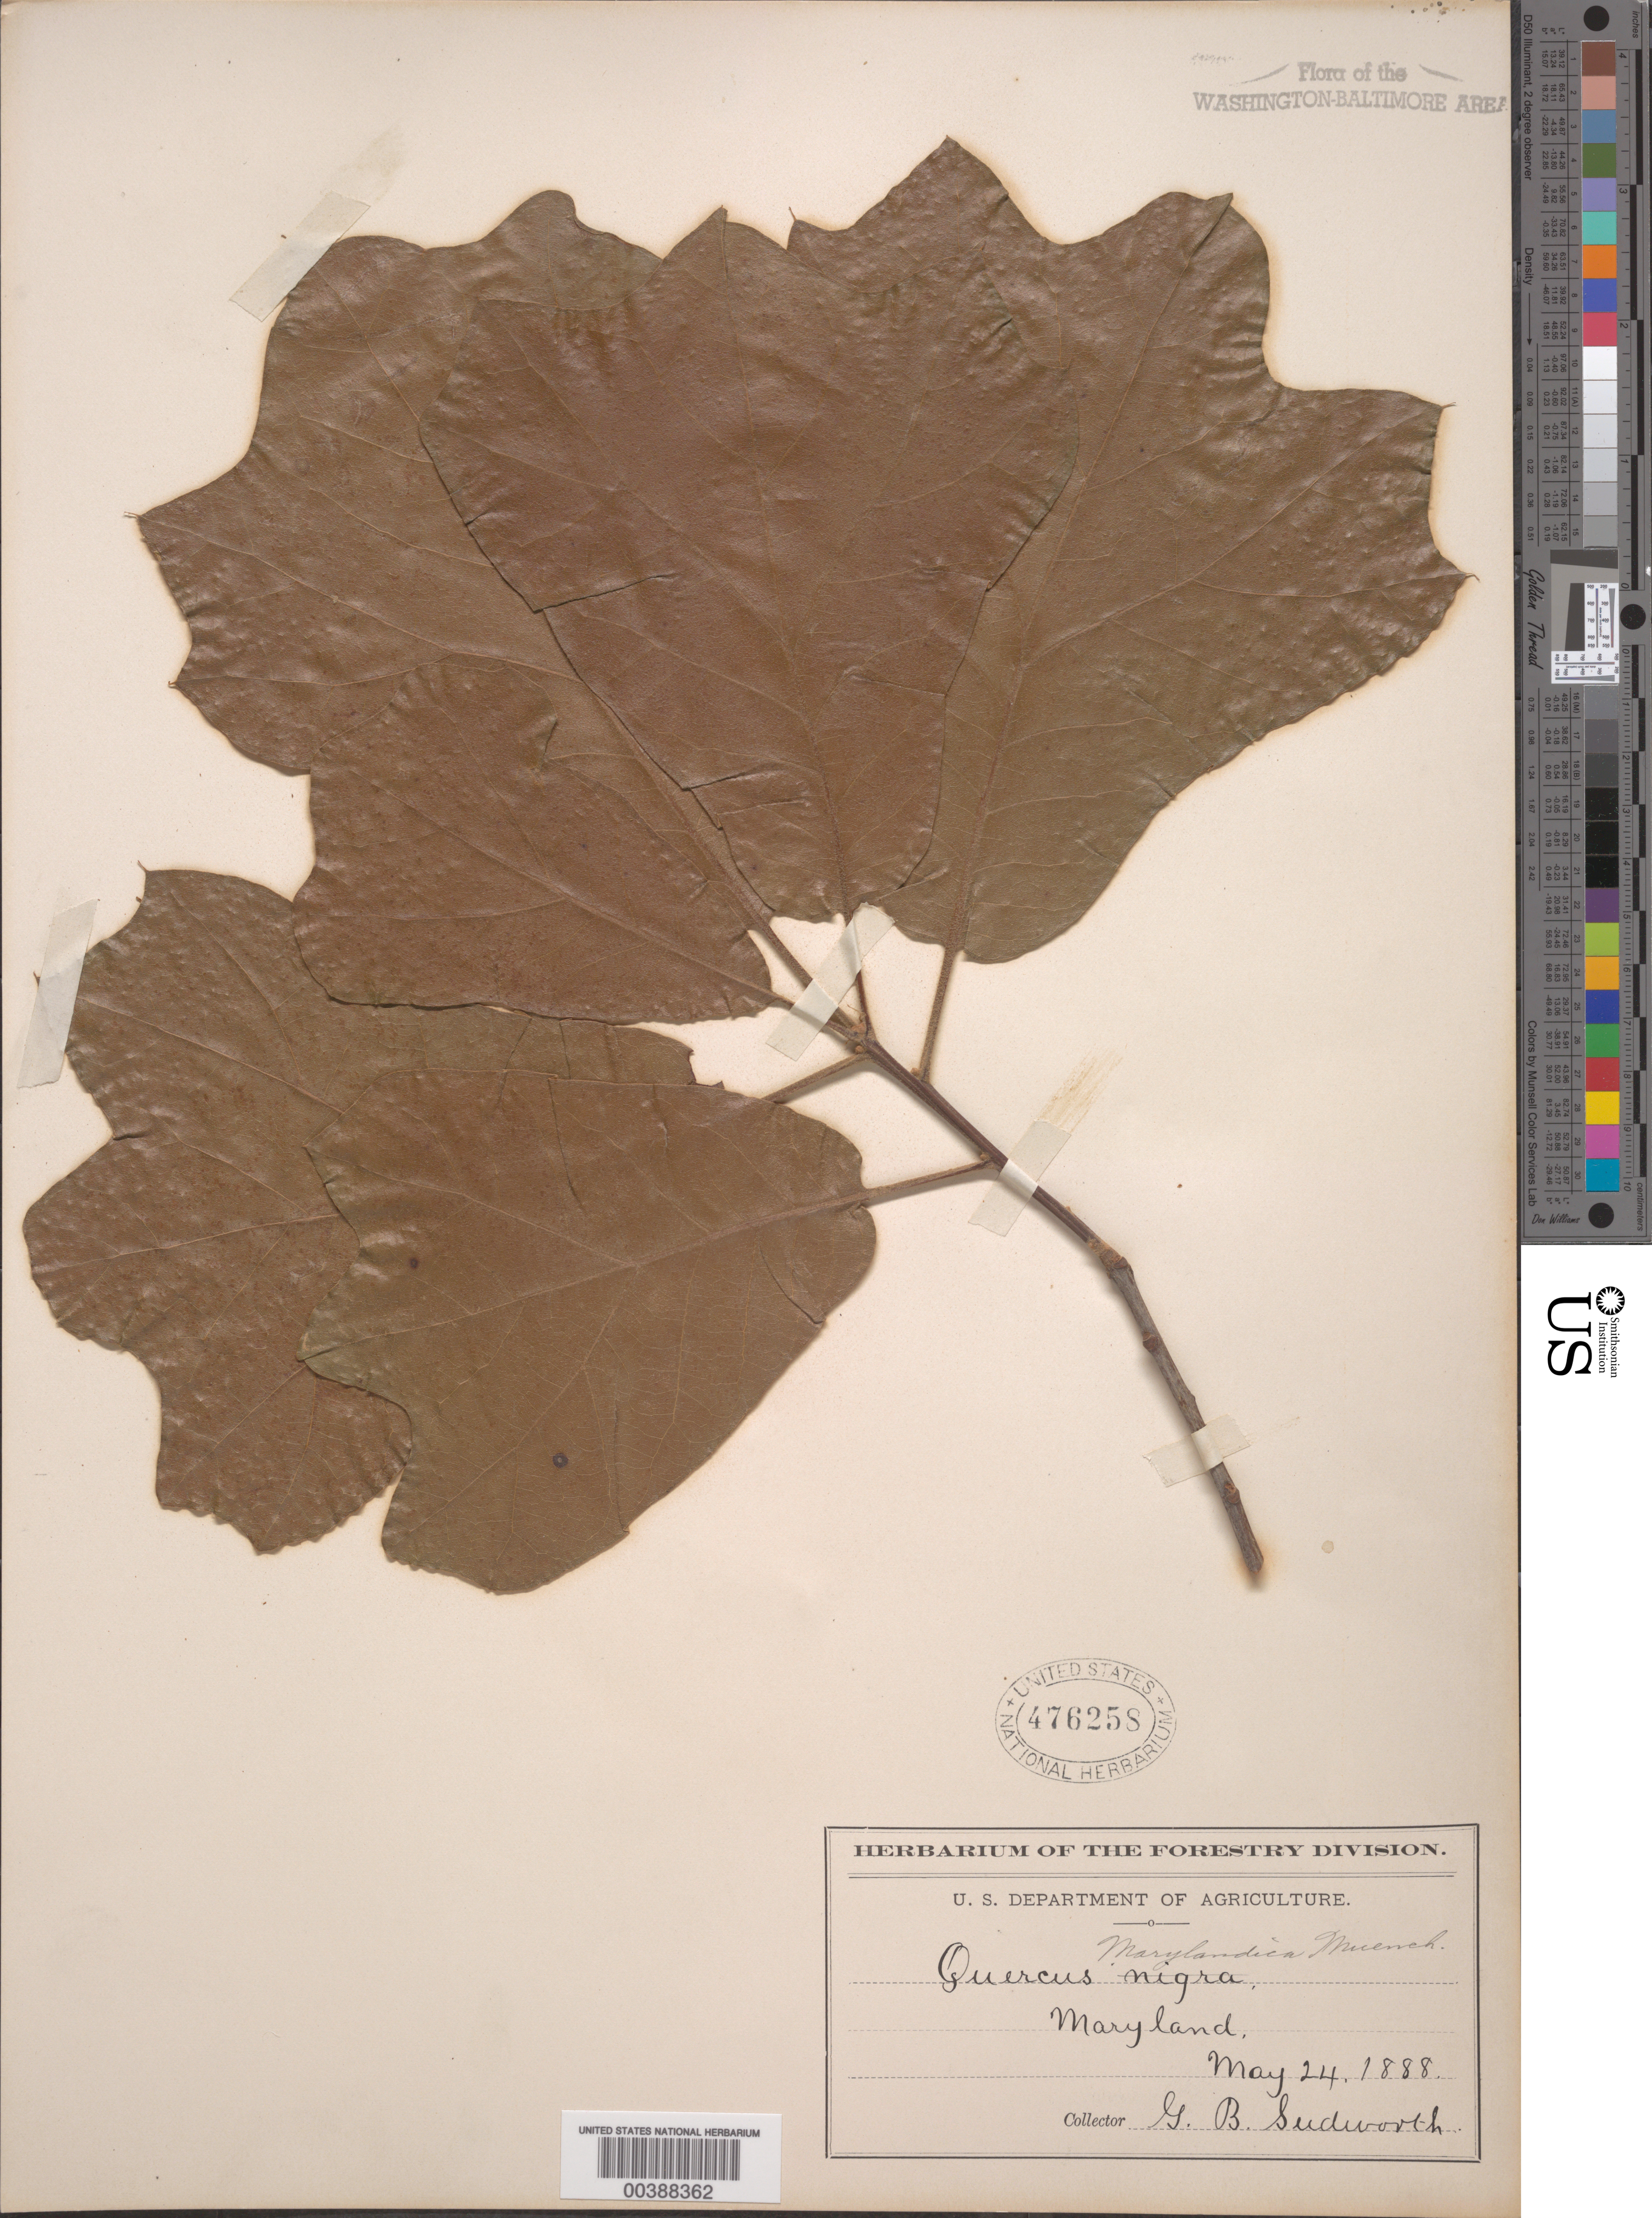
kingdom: Plantae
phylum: Tracheophyta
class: Magnoliopsida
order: Fagales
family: Fagaceae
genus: Quercus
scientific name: Quercus marilandica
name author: (L.) Münchh.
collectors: G. B. Sudworth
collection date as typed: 24 May 1888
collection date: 1888-05-24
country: United States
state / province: Maryland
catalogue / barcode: US 476258